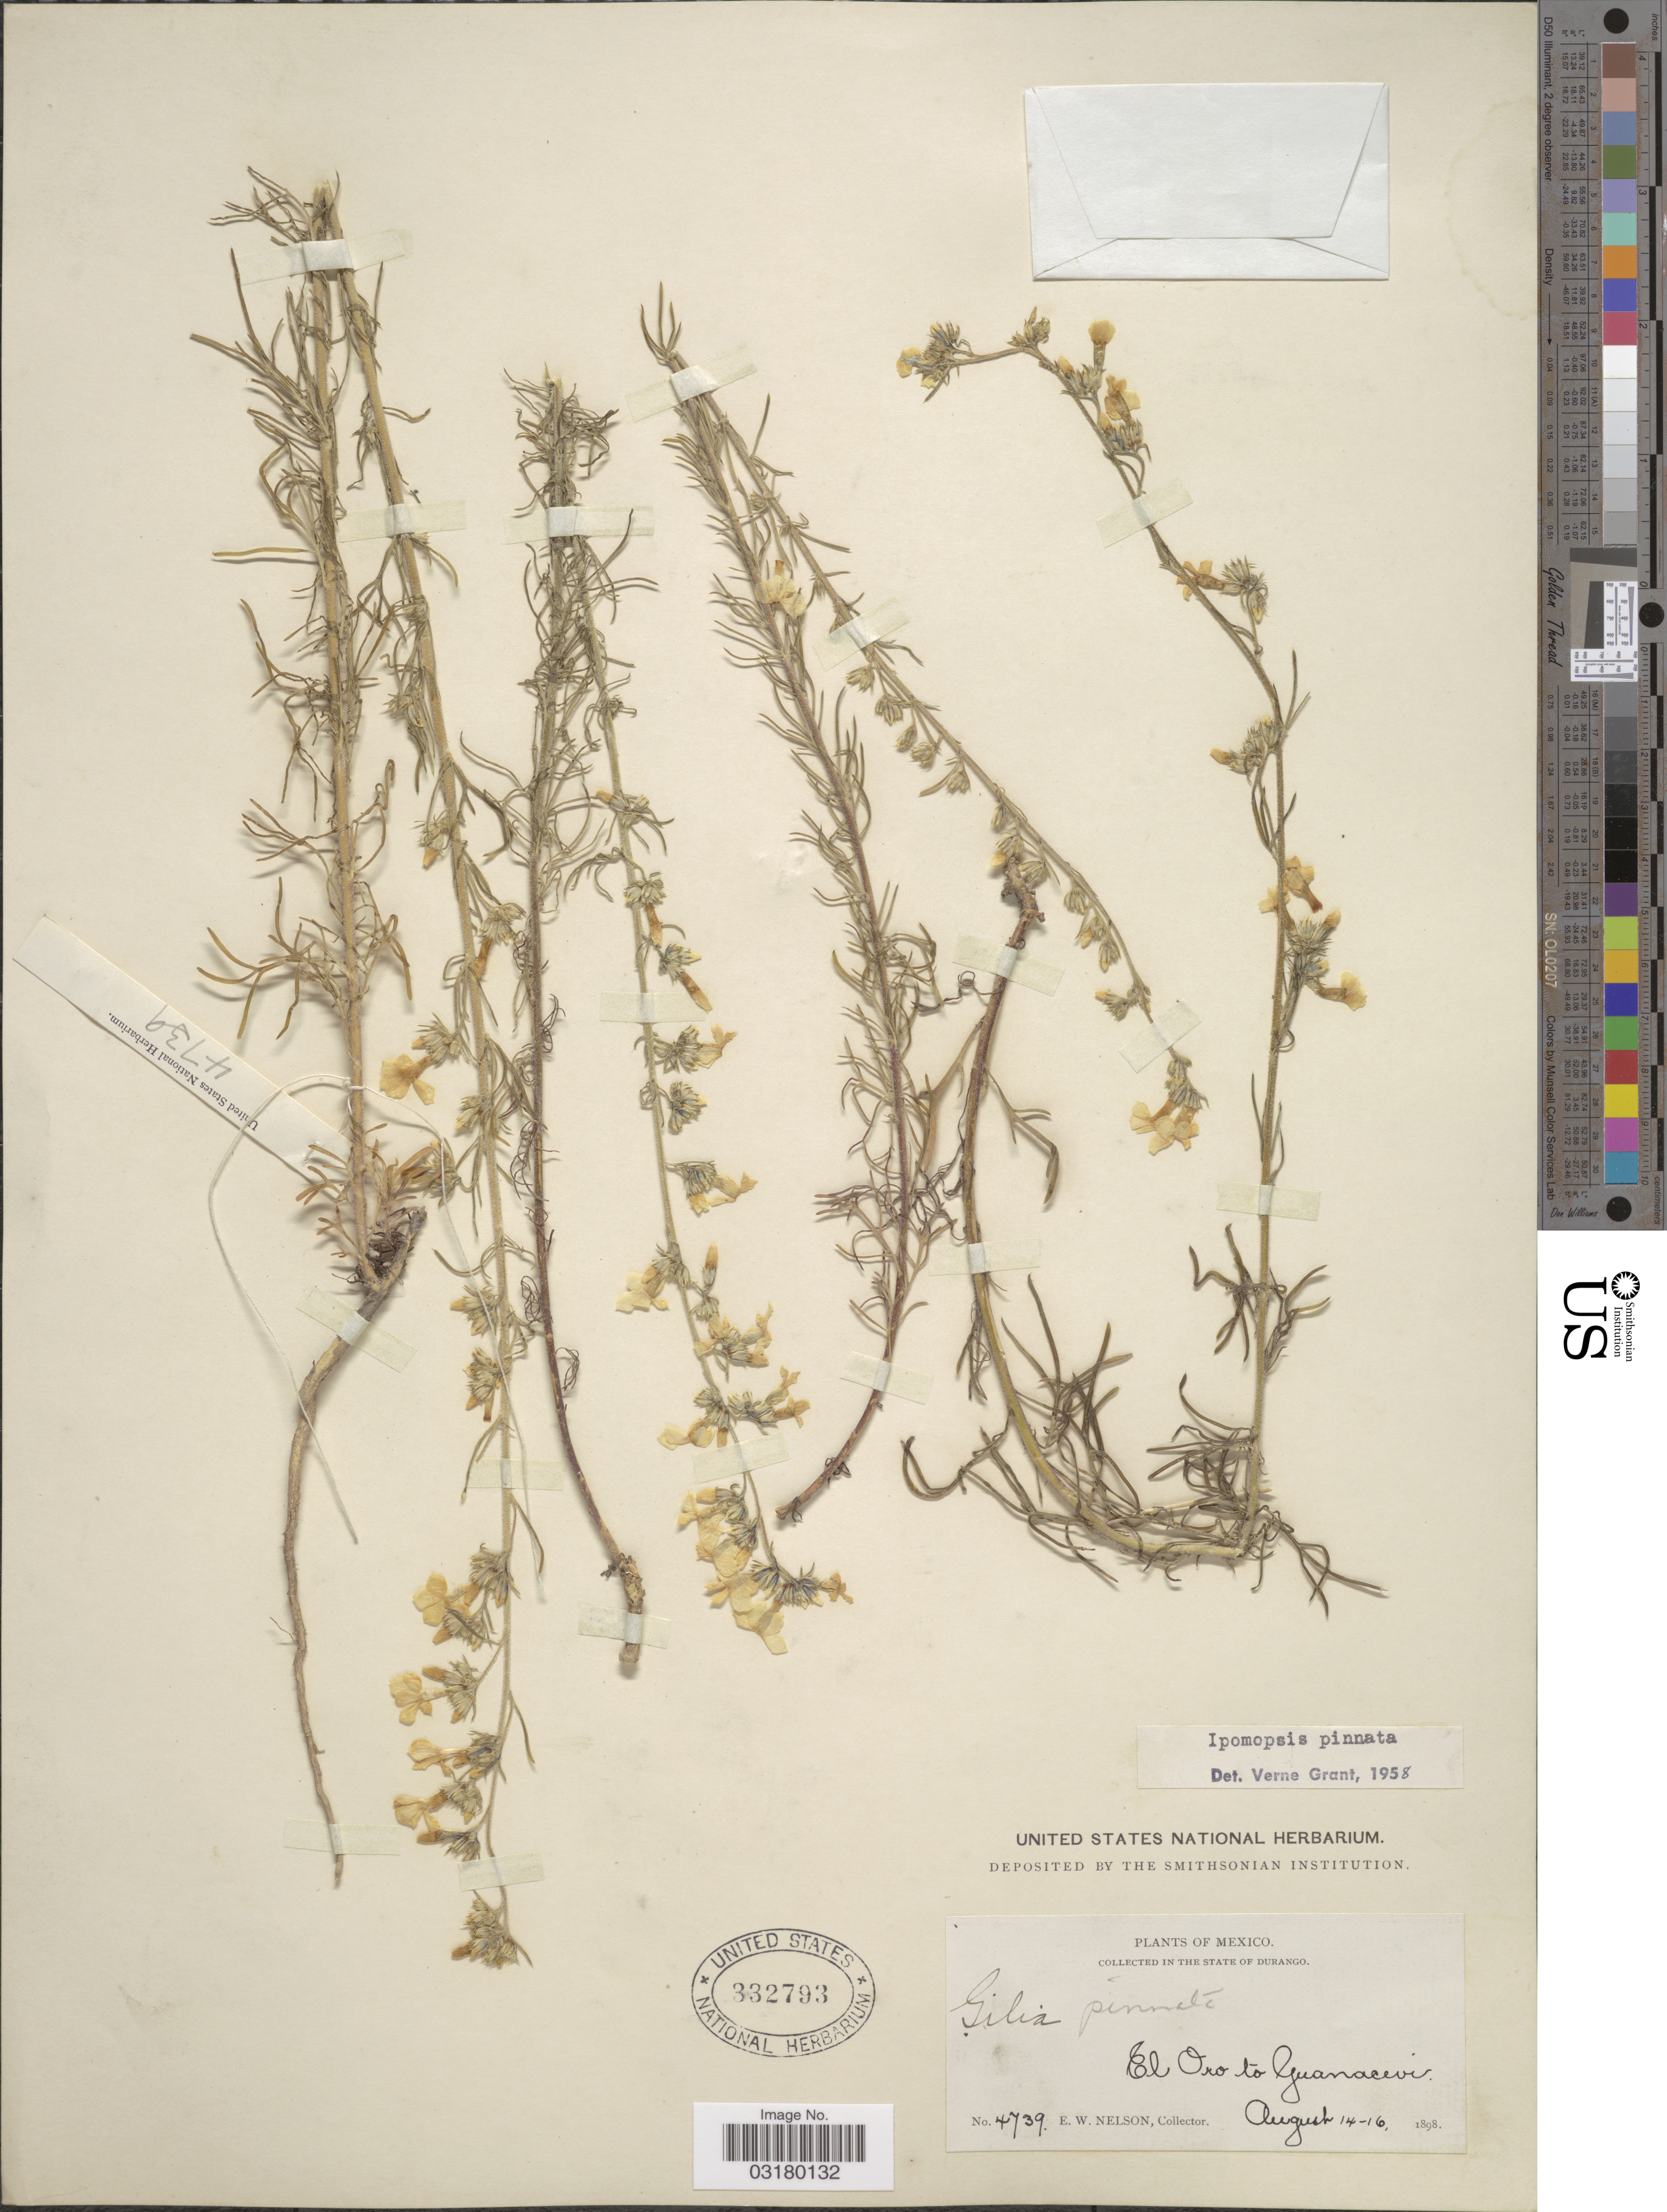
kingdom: Plantae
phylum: Tracheophyta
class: Magnoliopsida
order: Ericales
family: Polemoniaceae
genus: Ipomopsis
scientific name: Ipomopsis pinnata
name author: (Cav.) V.E. Grant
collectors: E. W. Nelson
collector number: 4739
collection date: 1898-08-14/1898-08-16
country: Mexico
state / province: Durango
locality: State of Durango. El Oro to Guanacevi.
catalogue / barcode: US 332793